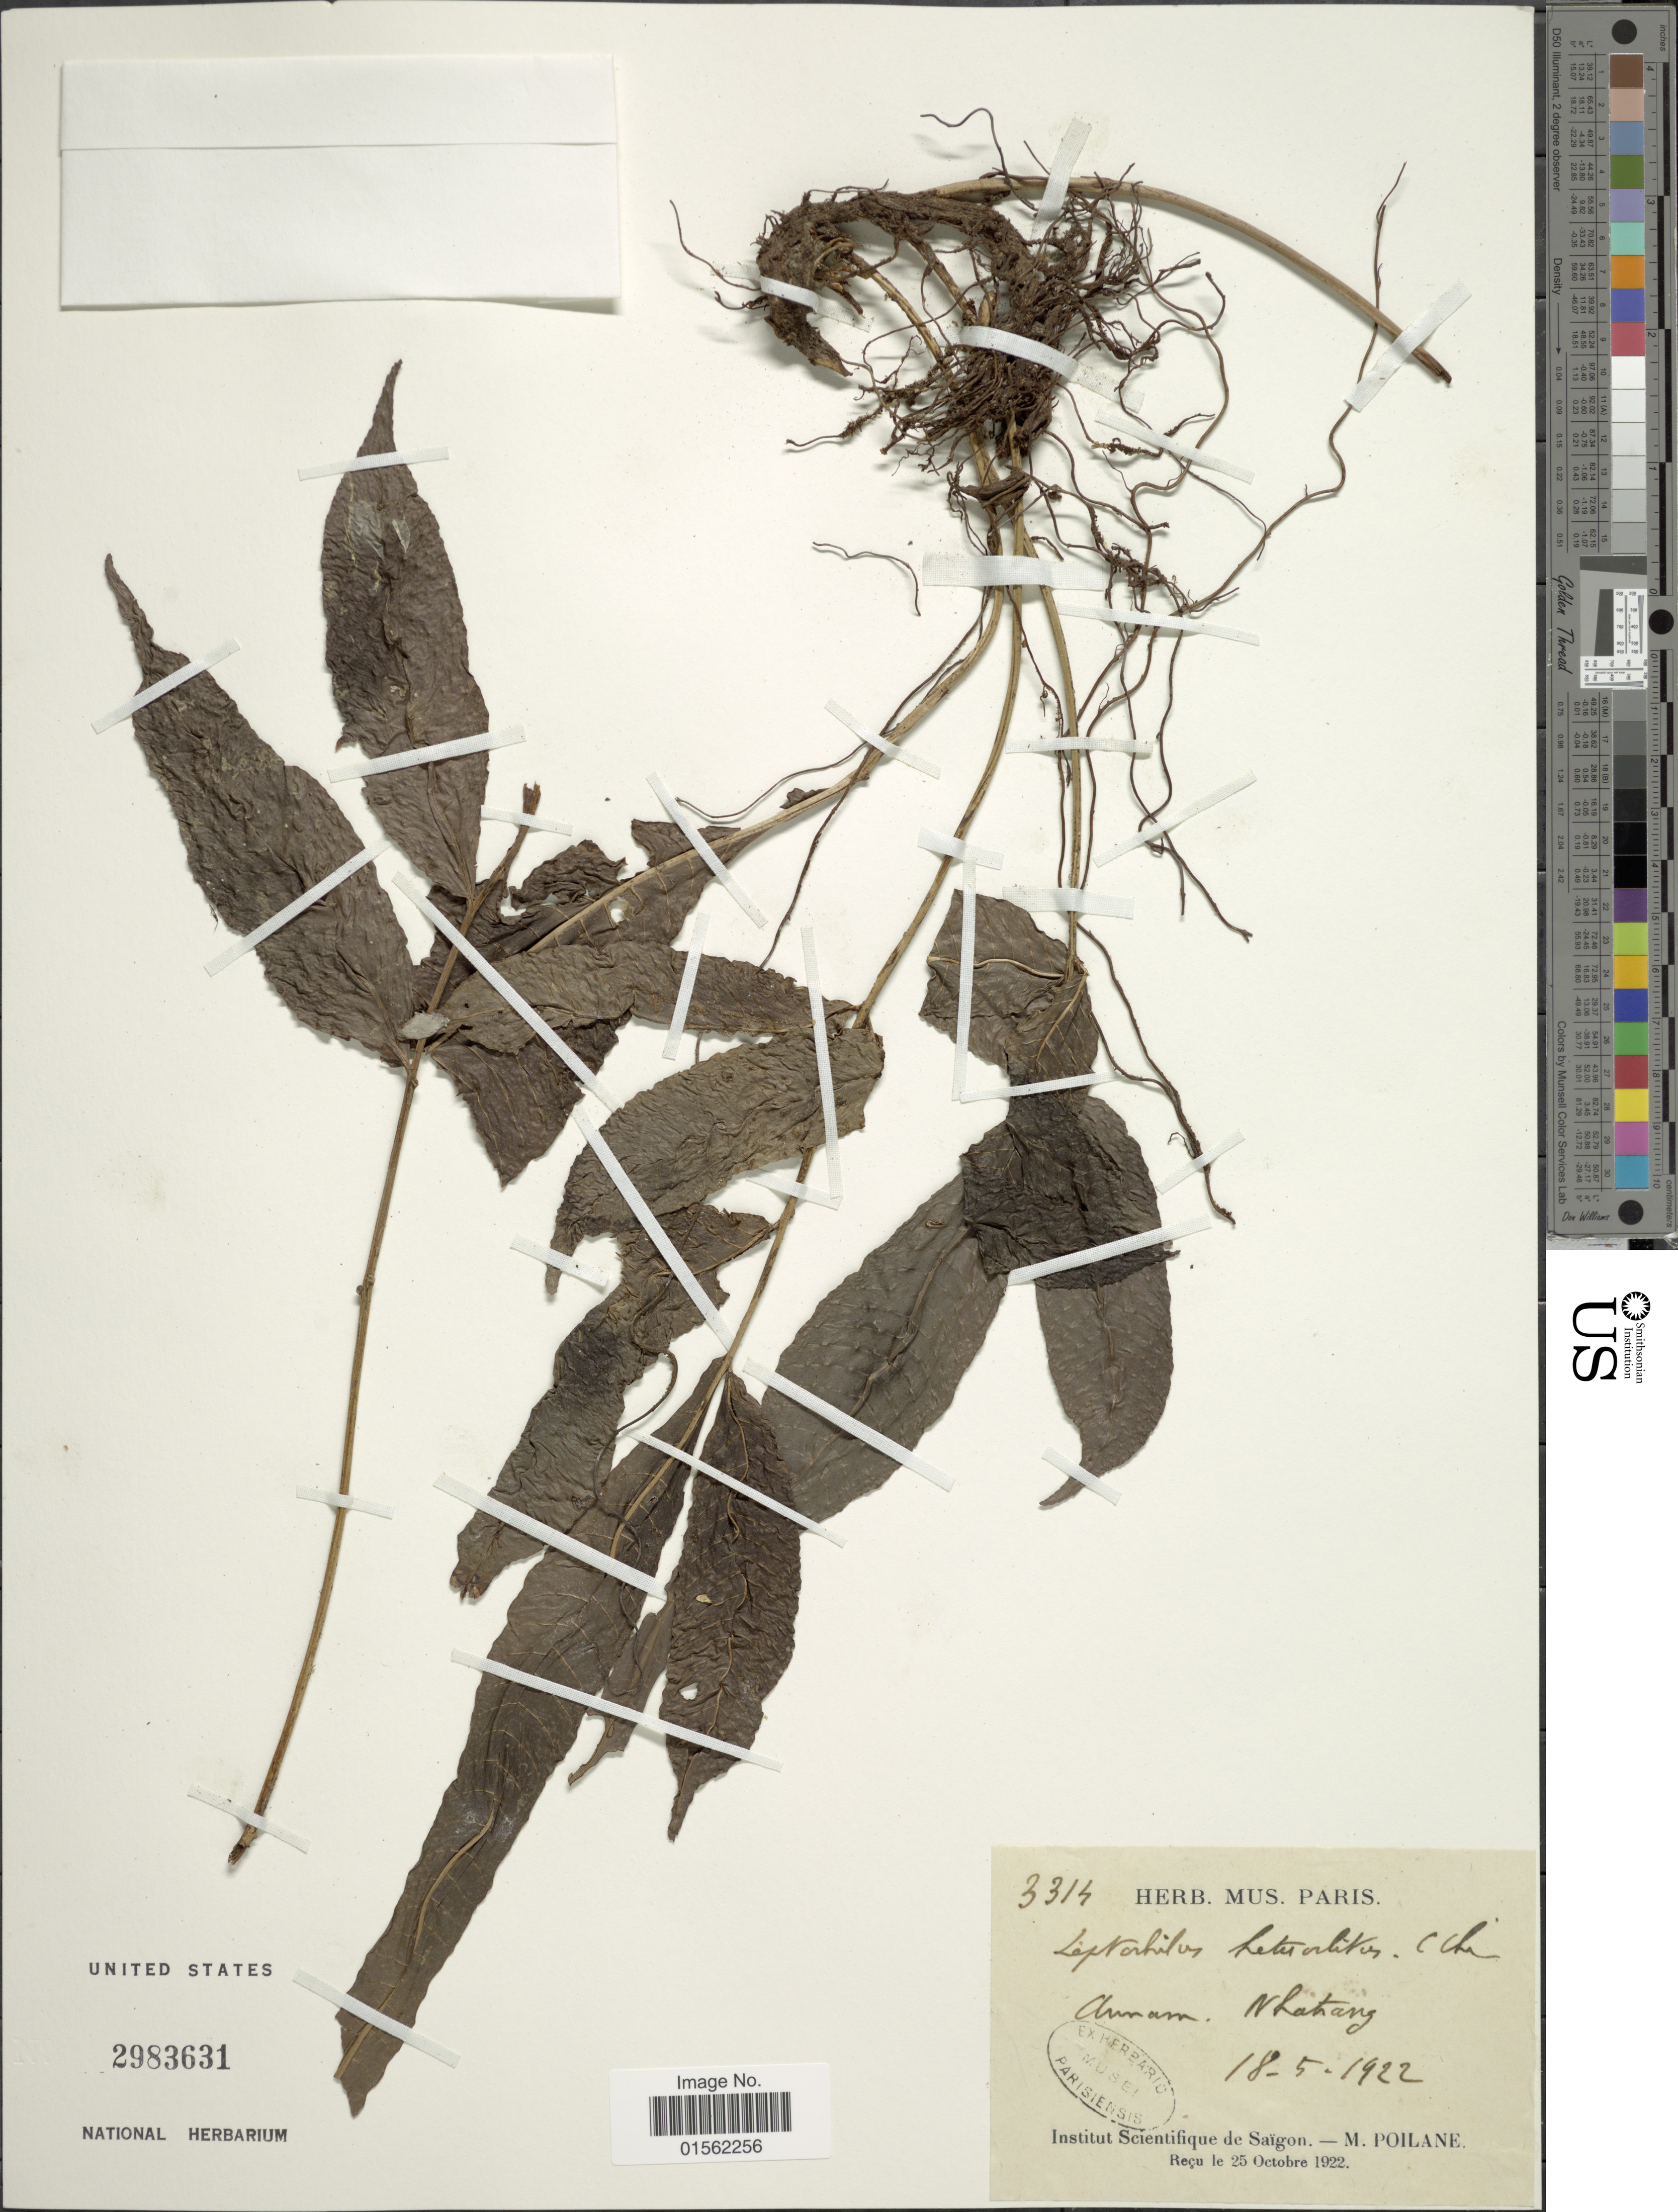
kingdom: Plantae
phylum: Tracheophyta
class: Polypodiopsida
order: Polypodiales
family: Dryopteridaceae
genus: Bolbitis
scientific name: Bolbitis heteroclita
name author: (C. Presl) Ching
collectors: M. Poilane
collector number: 3314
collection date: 1922-05-18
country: Vietnam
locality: Annam, Nha Trang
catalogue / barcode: US 2983631